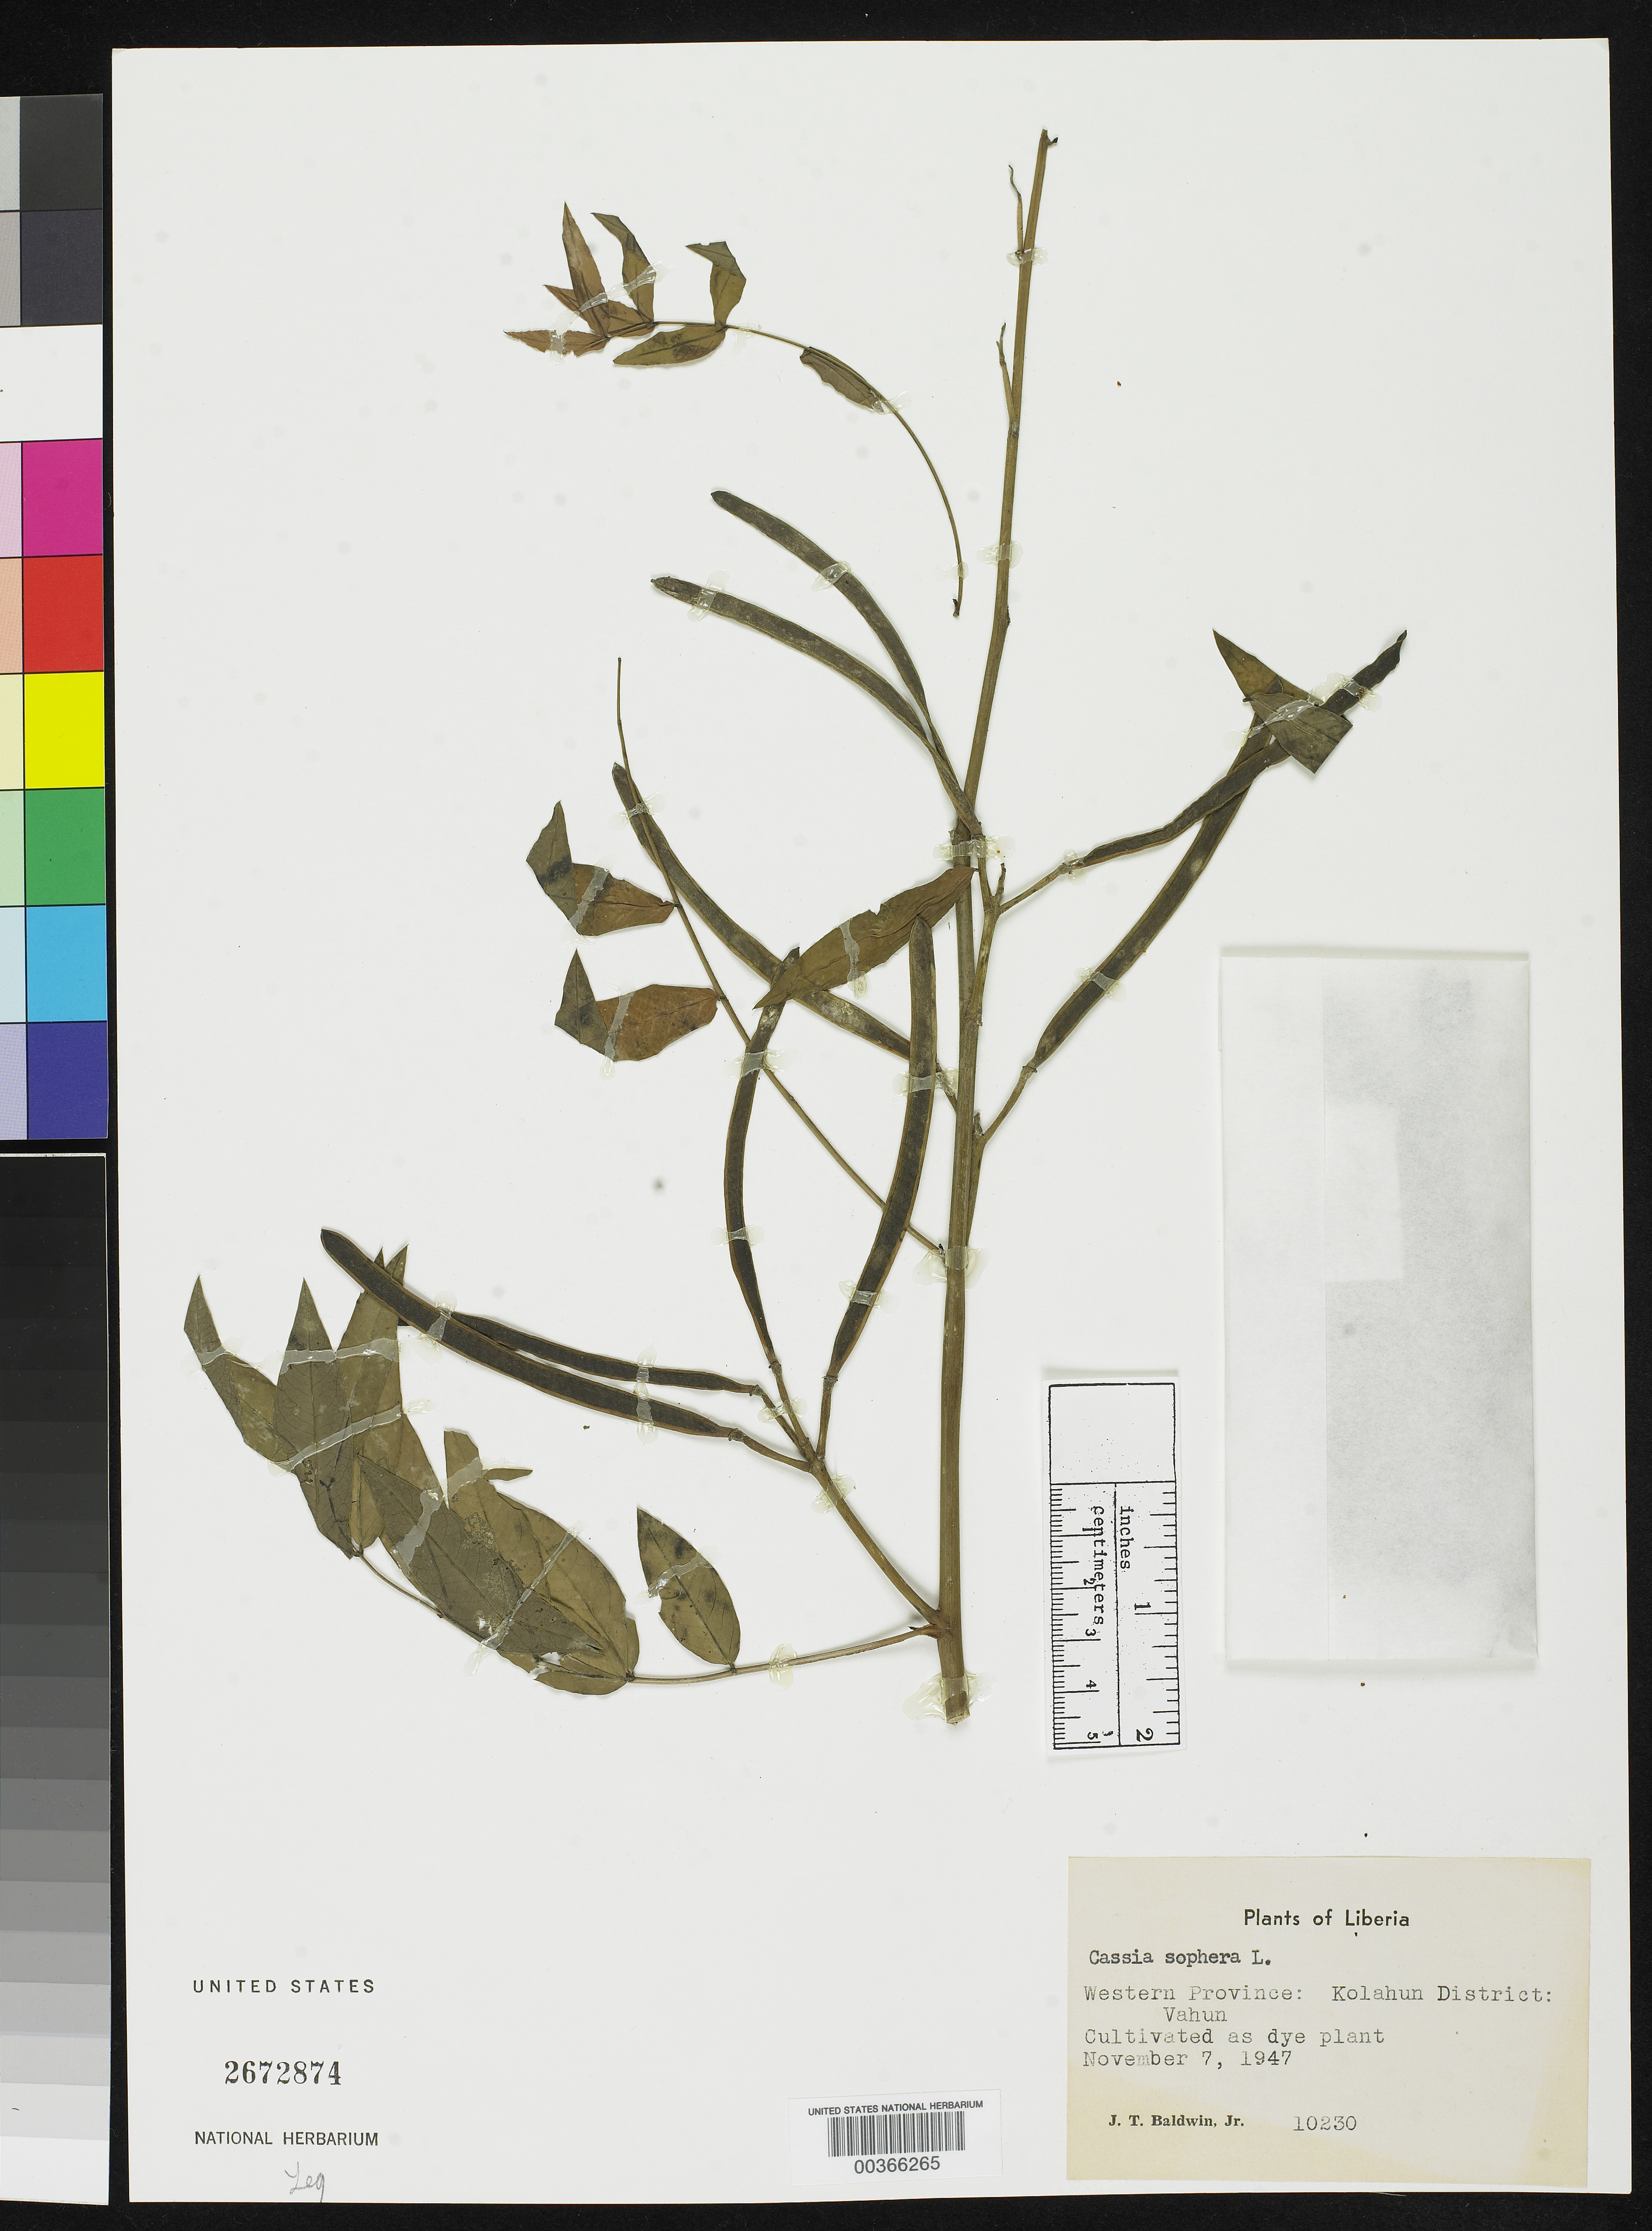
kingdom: Plantae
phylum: Tracheophyta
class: Magnoliopsida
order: Fabales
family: Fabaceae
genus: Senna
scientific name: Senna sophera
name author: (L.) Roxb.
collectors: J. T. Baldwin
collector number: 10230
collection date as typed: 07 Nov 1947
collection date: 1947-11-07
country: Liberia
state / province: Lofa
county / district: Kolahun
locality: Vahun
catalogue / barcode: US 2672874